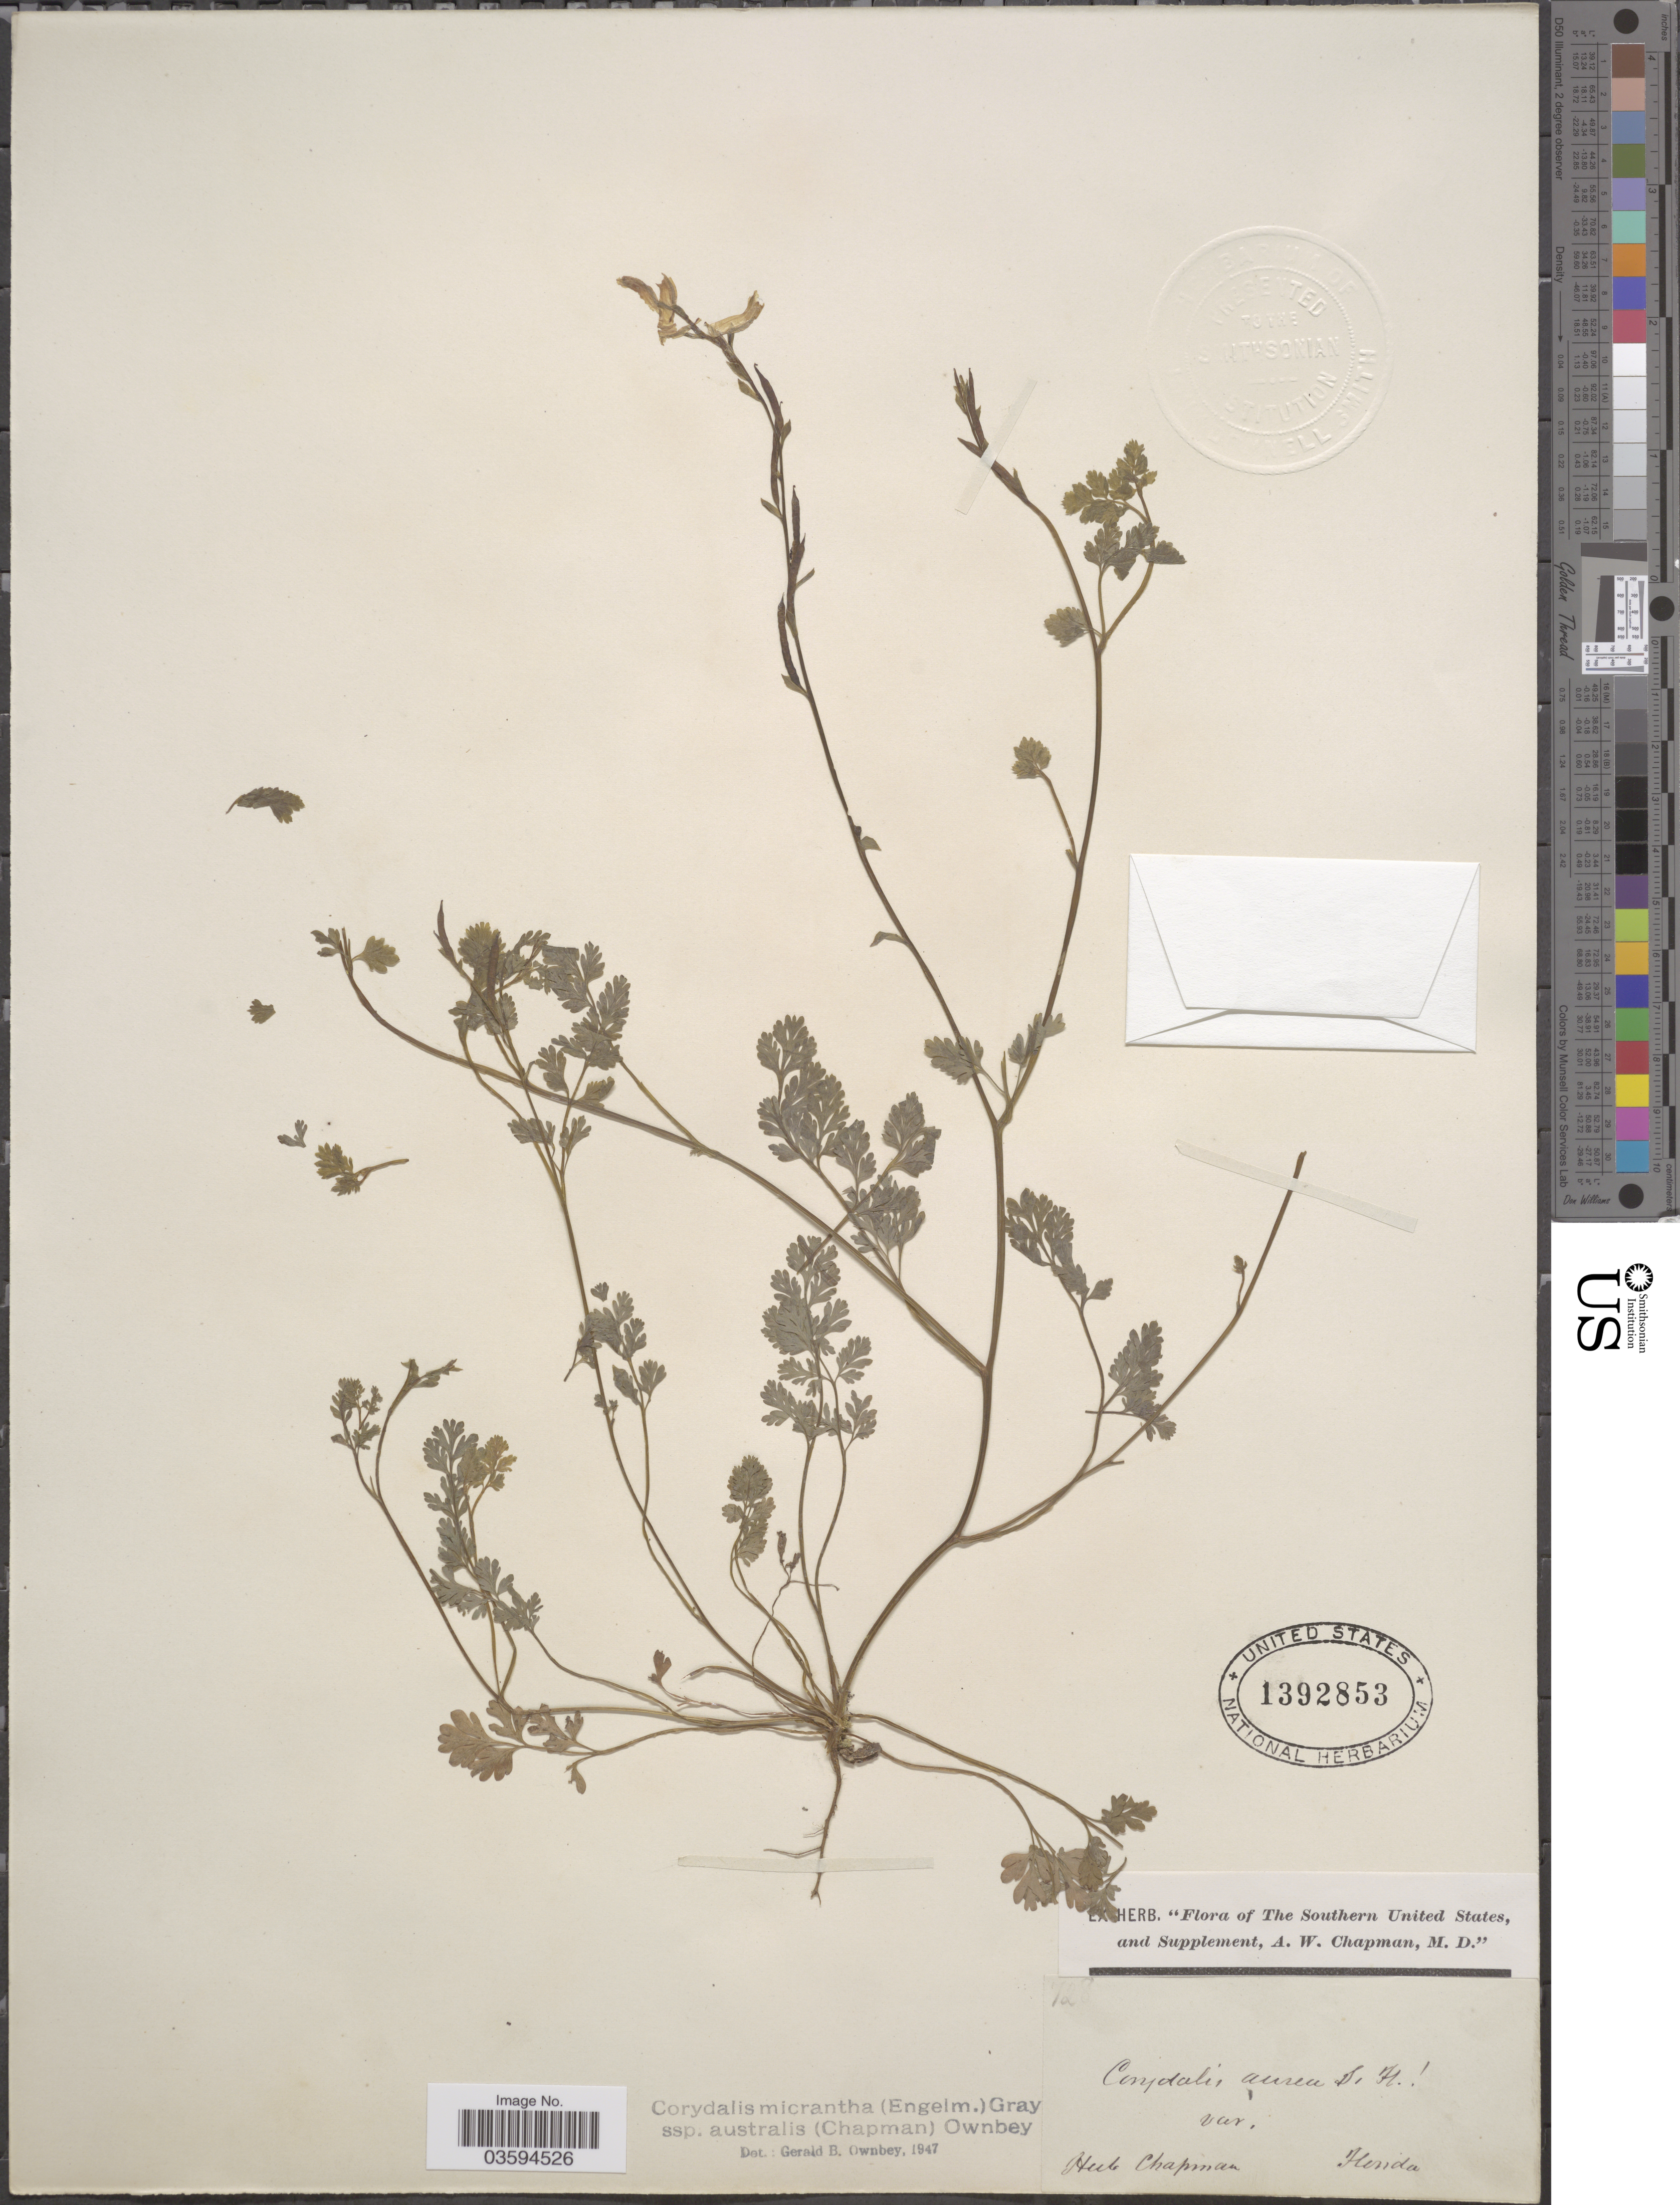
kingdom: Plantae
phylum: Tracheophyta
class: Magnoliopsida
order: Ranunculales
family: Papaveraceae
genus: Corydalis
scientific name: Corydalis micrantha subsp. australis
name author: (Chapm.) G.B. Ownbey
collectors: ex herb. A.W. Chapman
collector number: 728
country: United States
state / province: Florida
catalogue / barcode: US 1392853